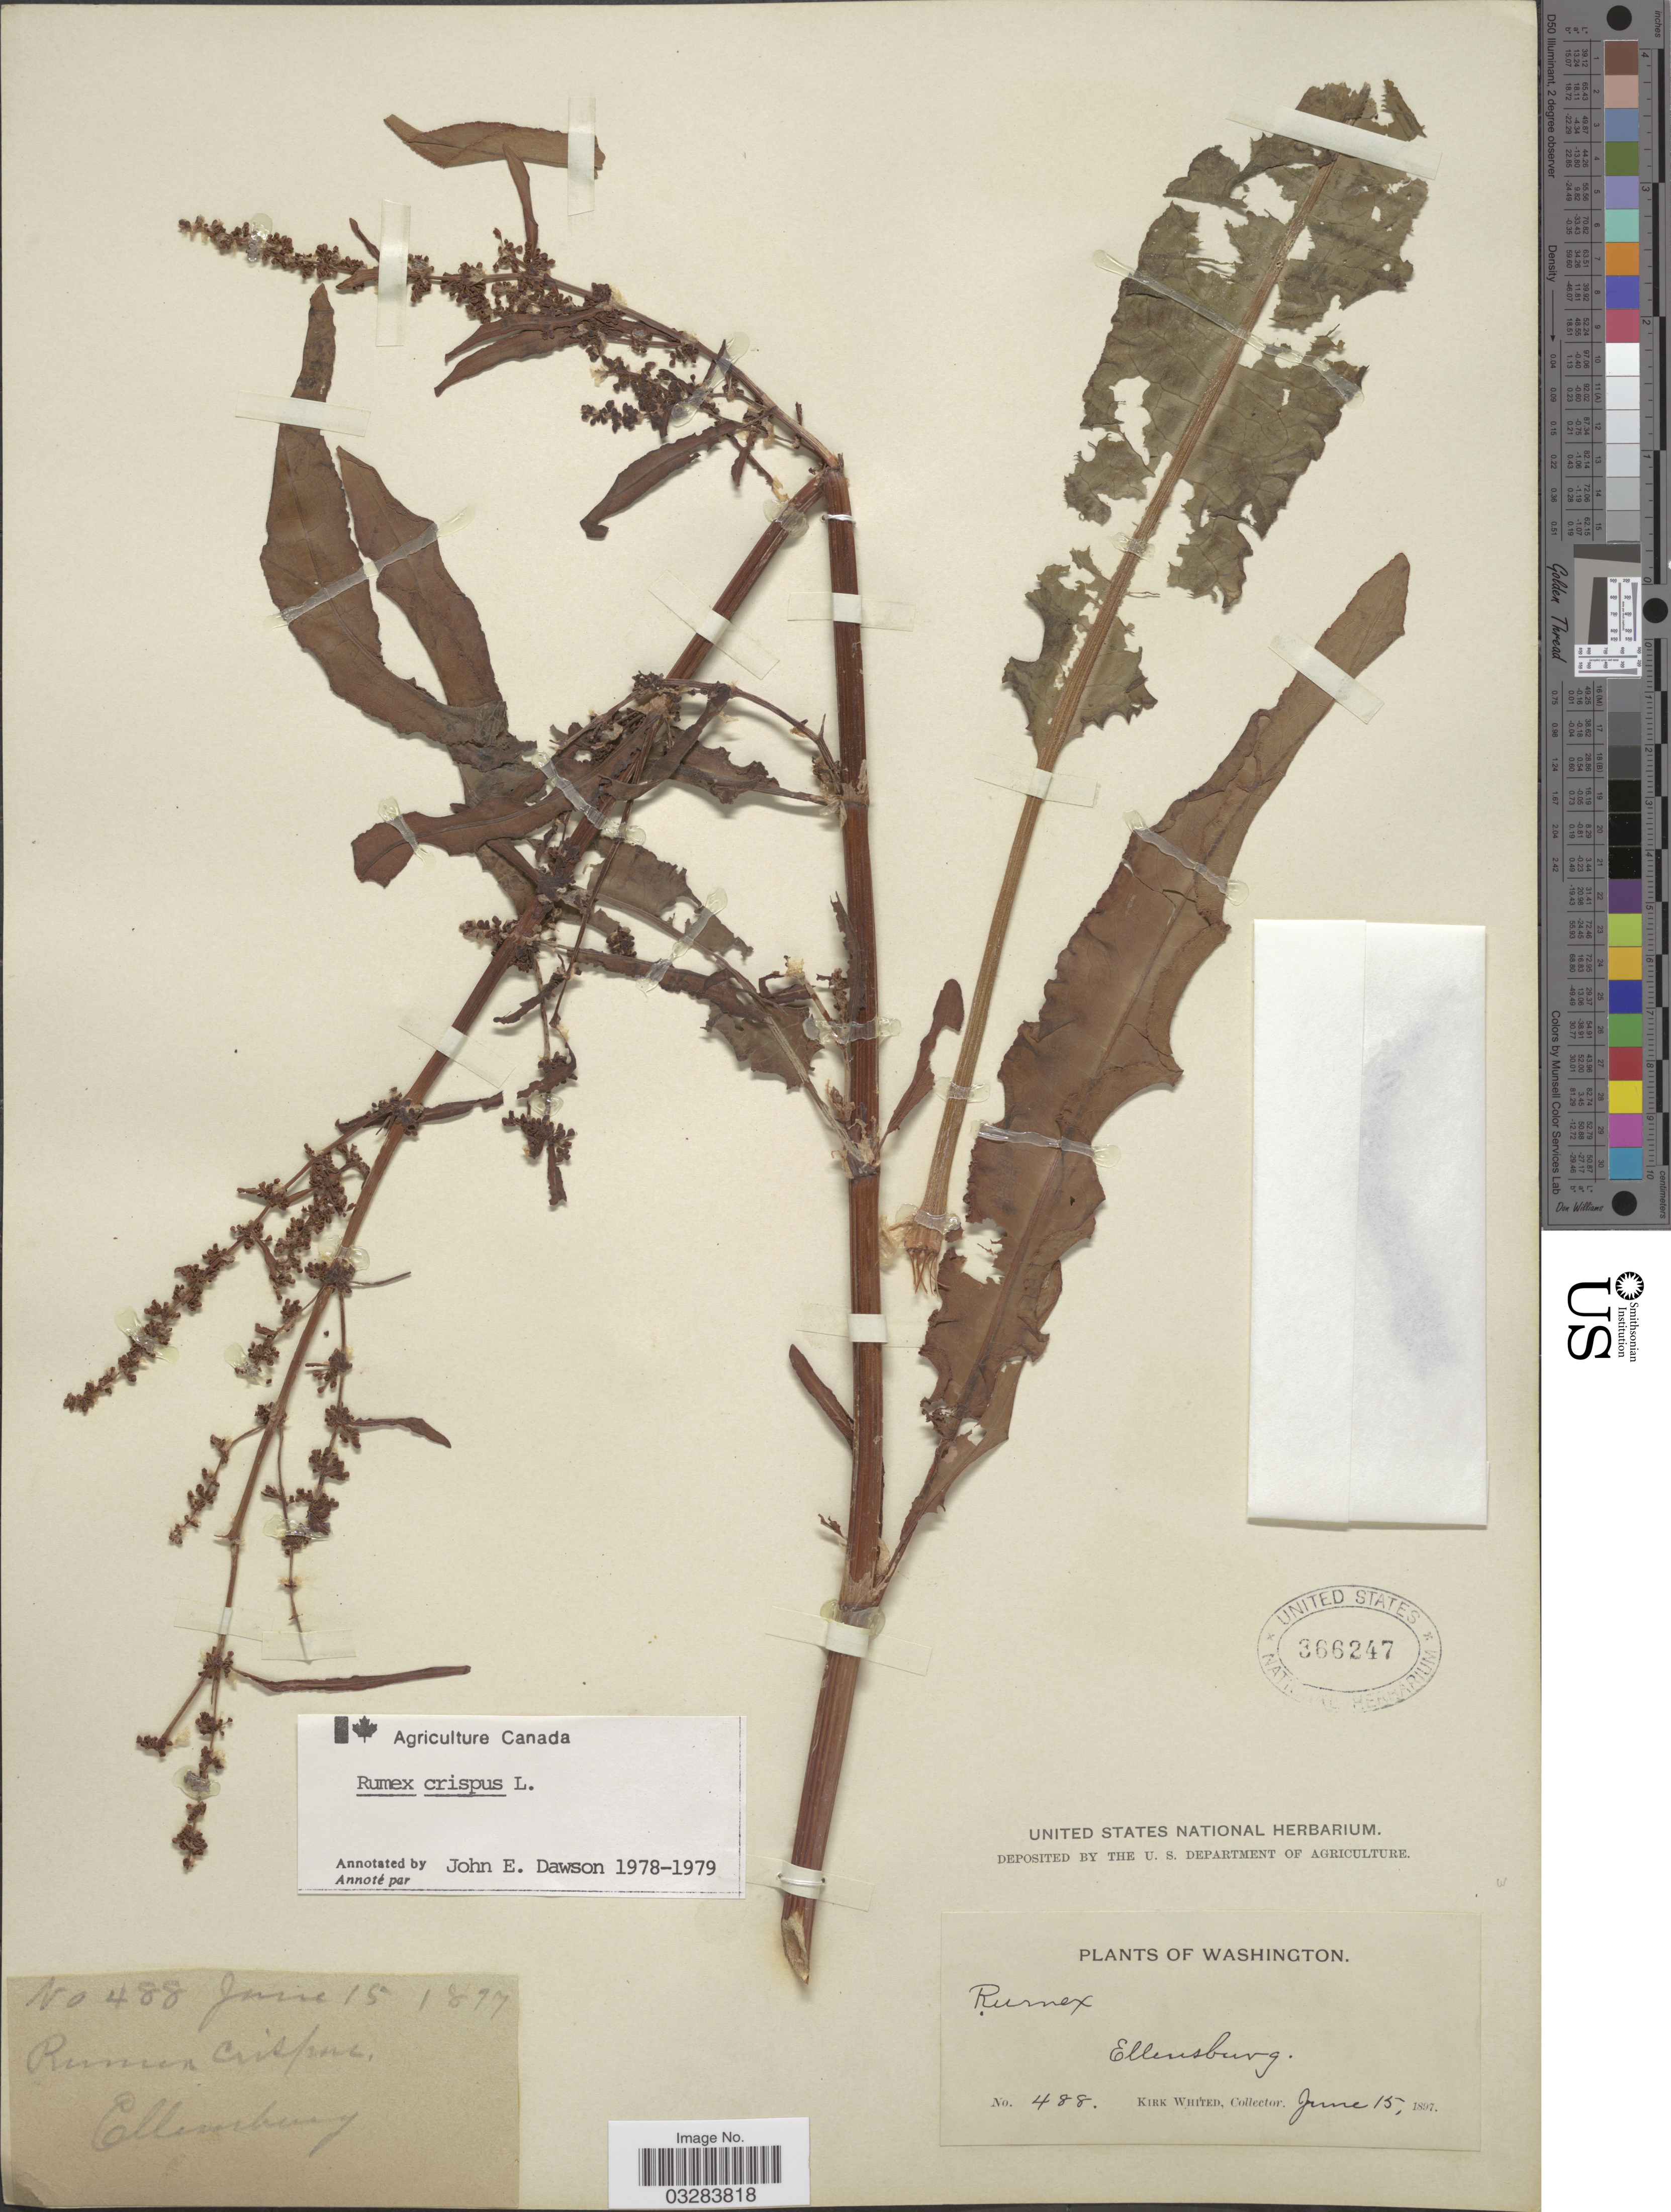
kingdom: Plantae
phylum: Tracheophyta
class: Magnoliopsida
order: Caryophyllales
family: Polygonaceae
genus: Rumex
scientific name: Rumex crispus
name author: L.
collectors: K. Whited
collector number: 488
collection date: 1897-06-15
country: United States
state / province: Washington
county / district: Kittitas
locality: Ellensburg.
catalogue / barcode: US 366247